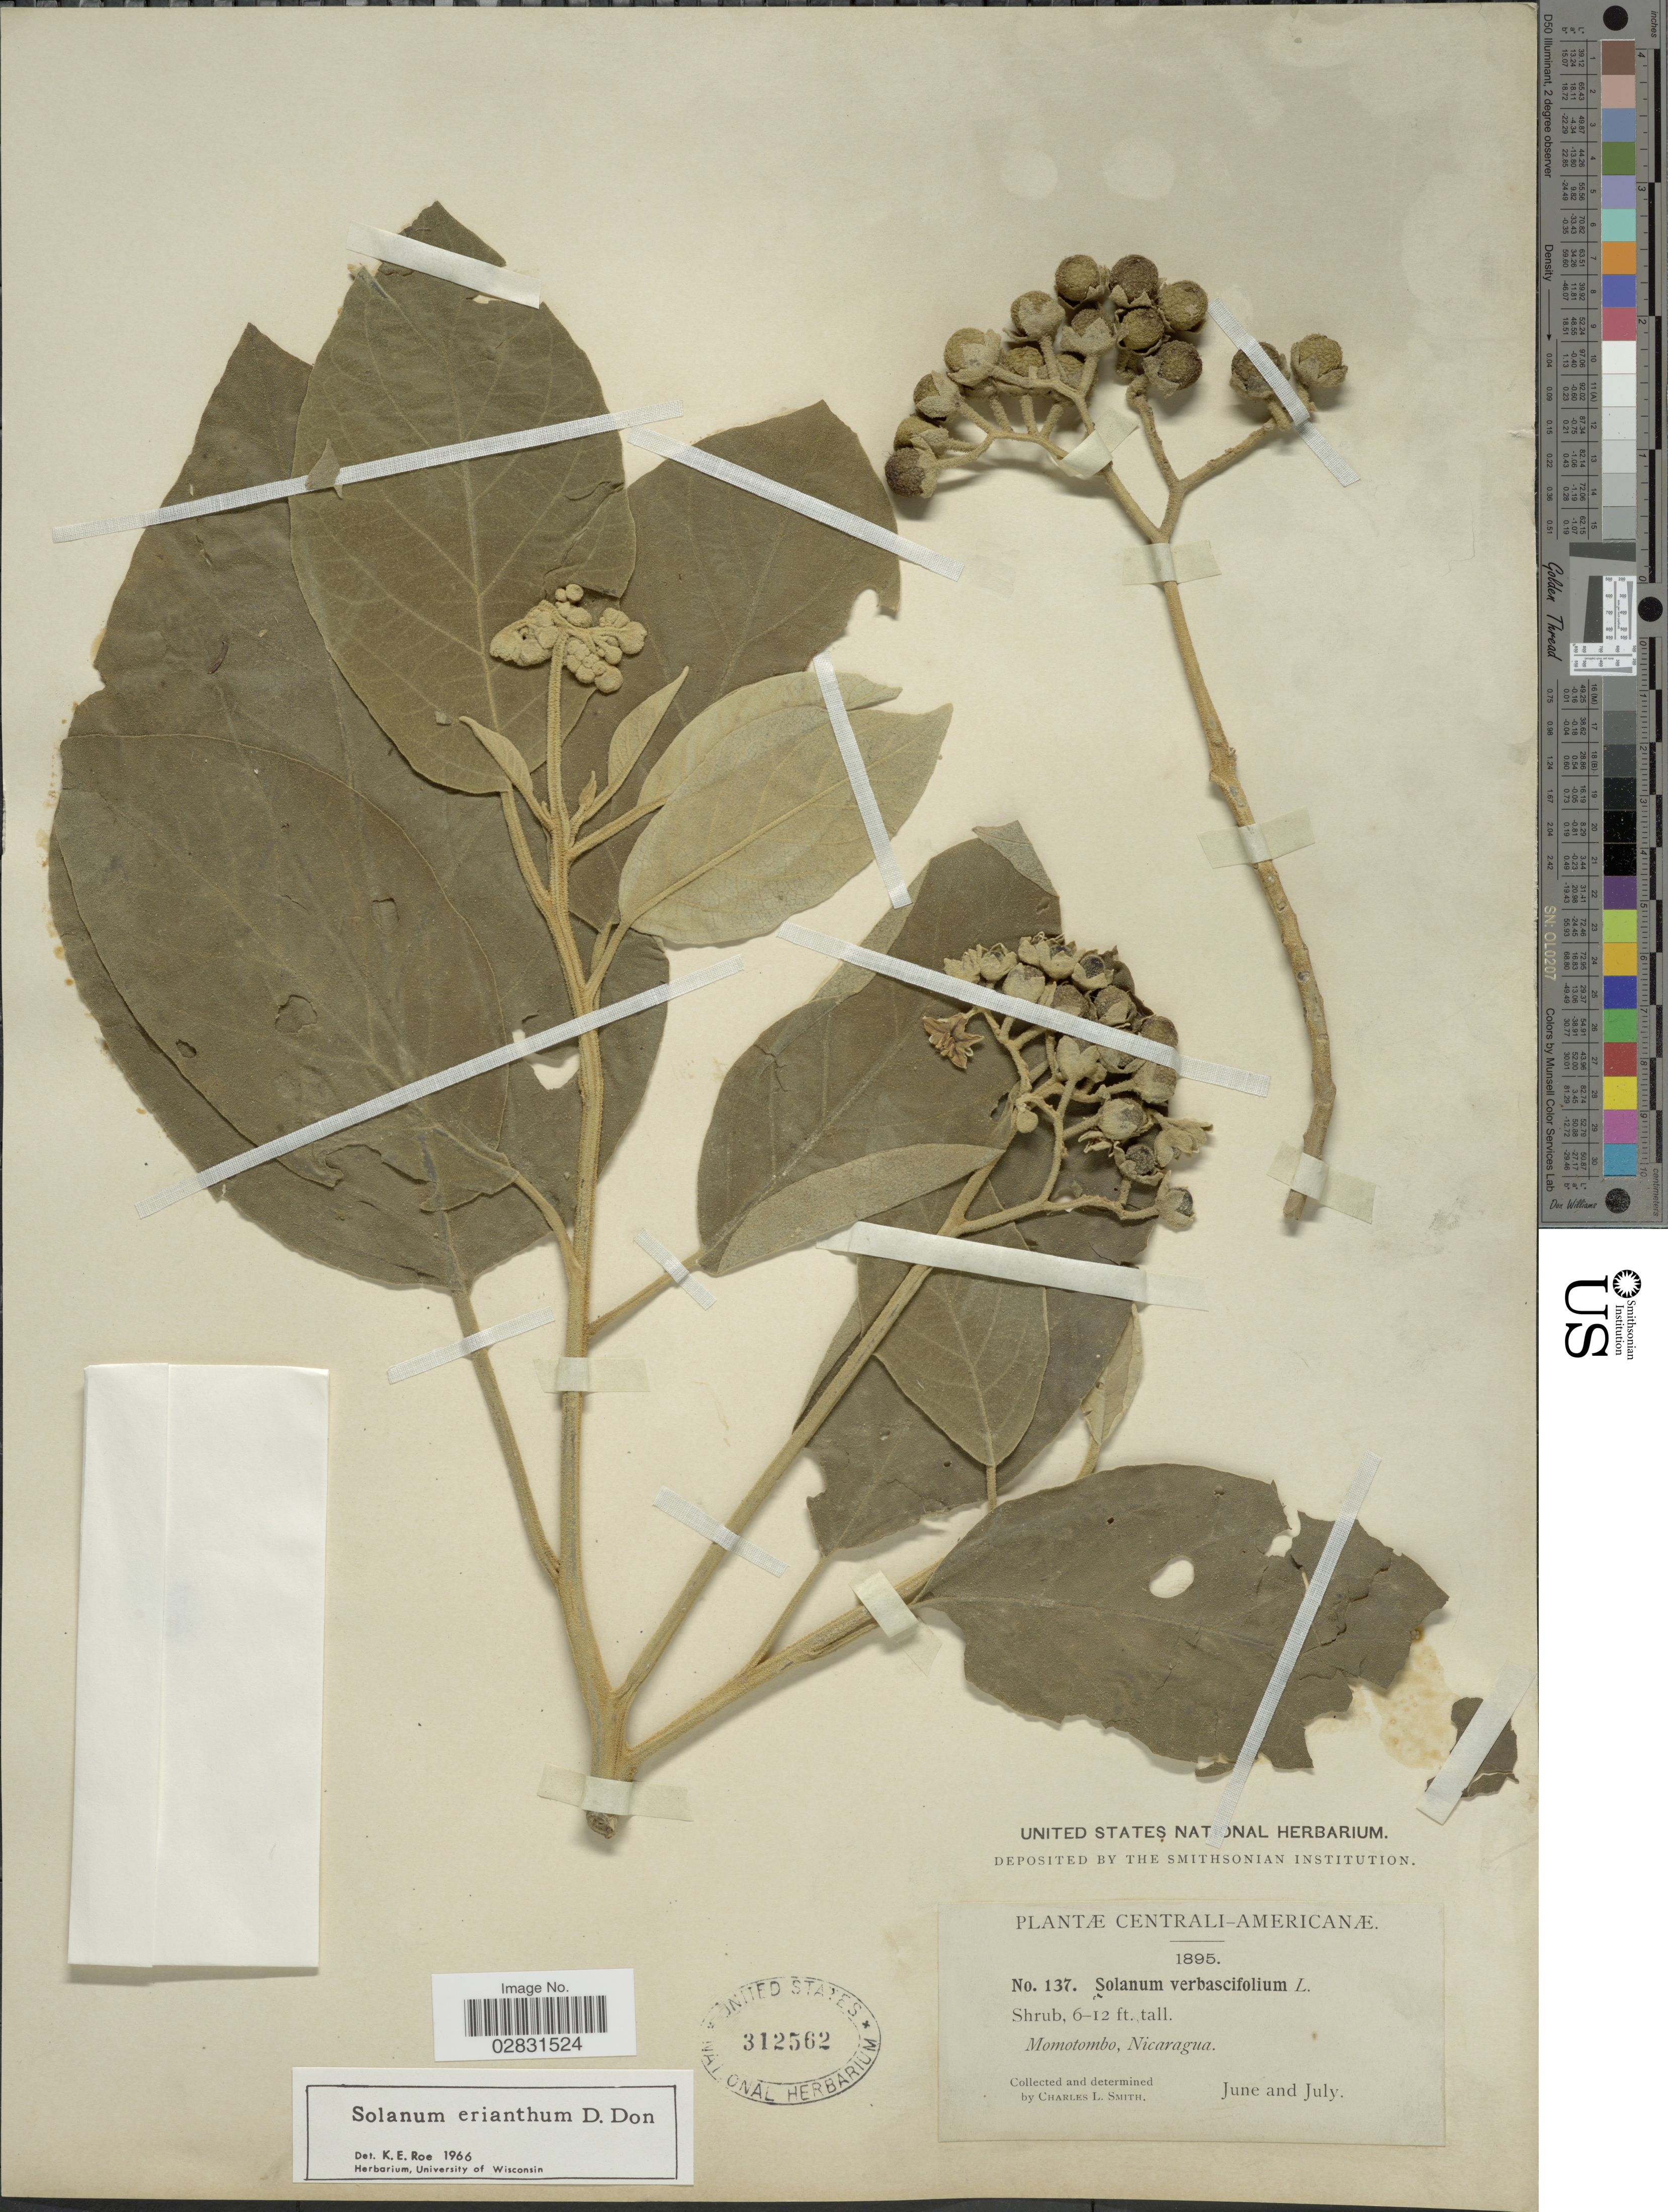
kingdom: Plantae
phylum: Tracheophyta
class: Magnoliopsida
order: Solanales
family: Solanaceae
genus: Solanum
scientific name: Solanum erianthum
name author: D. Don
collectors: C. L. Smith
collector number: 137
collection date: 1895-06/1895-07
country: Nicaragua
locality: Momotombo.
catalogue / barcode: US 312562